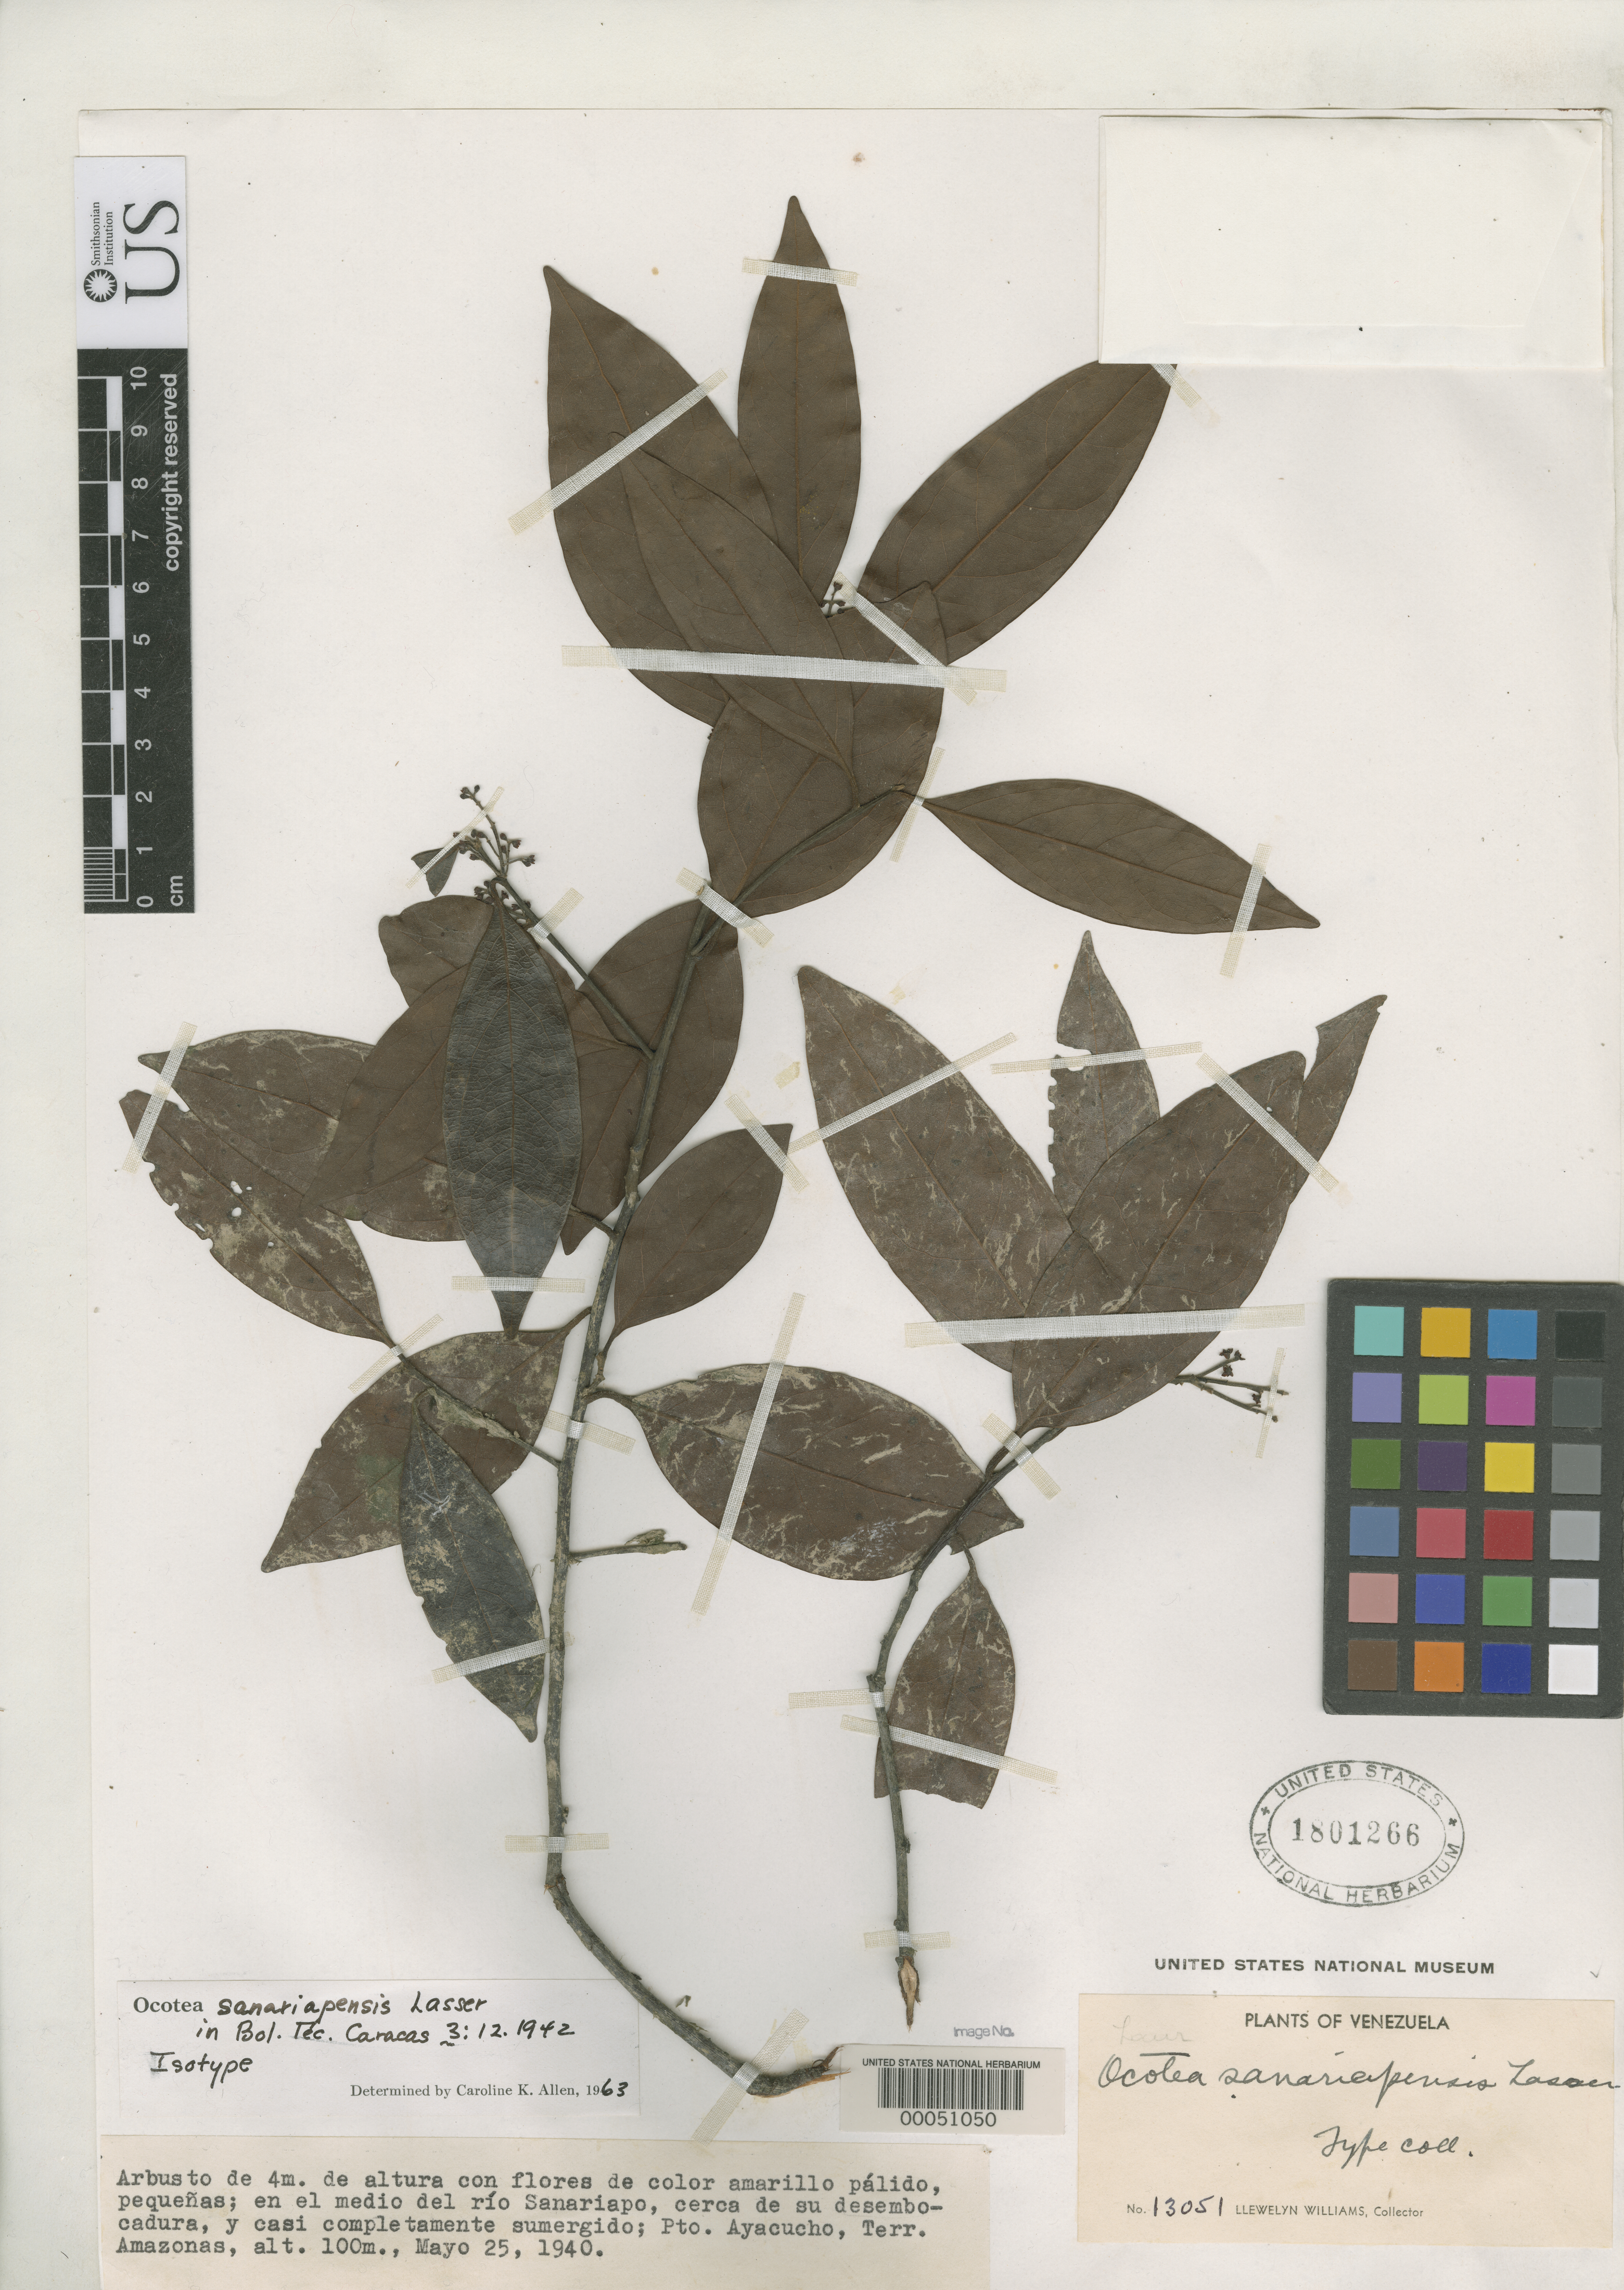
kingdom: Plantae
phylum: Tracheophyta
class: Magnoliopsida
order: Laurales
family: Lauraceae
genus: Ocotea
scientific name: Ocotea sanariapensis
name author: Lasser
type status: Isotype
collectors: Ll. Williams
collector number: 13051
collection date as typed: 25 May 1940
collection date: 1940-05-25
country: Venezuela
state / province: Amazonas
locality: Ayacucho.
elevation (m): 100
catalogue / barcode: US 1801266